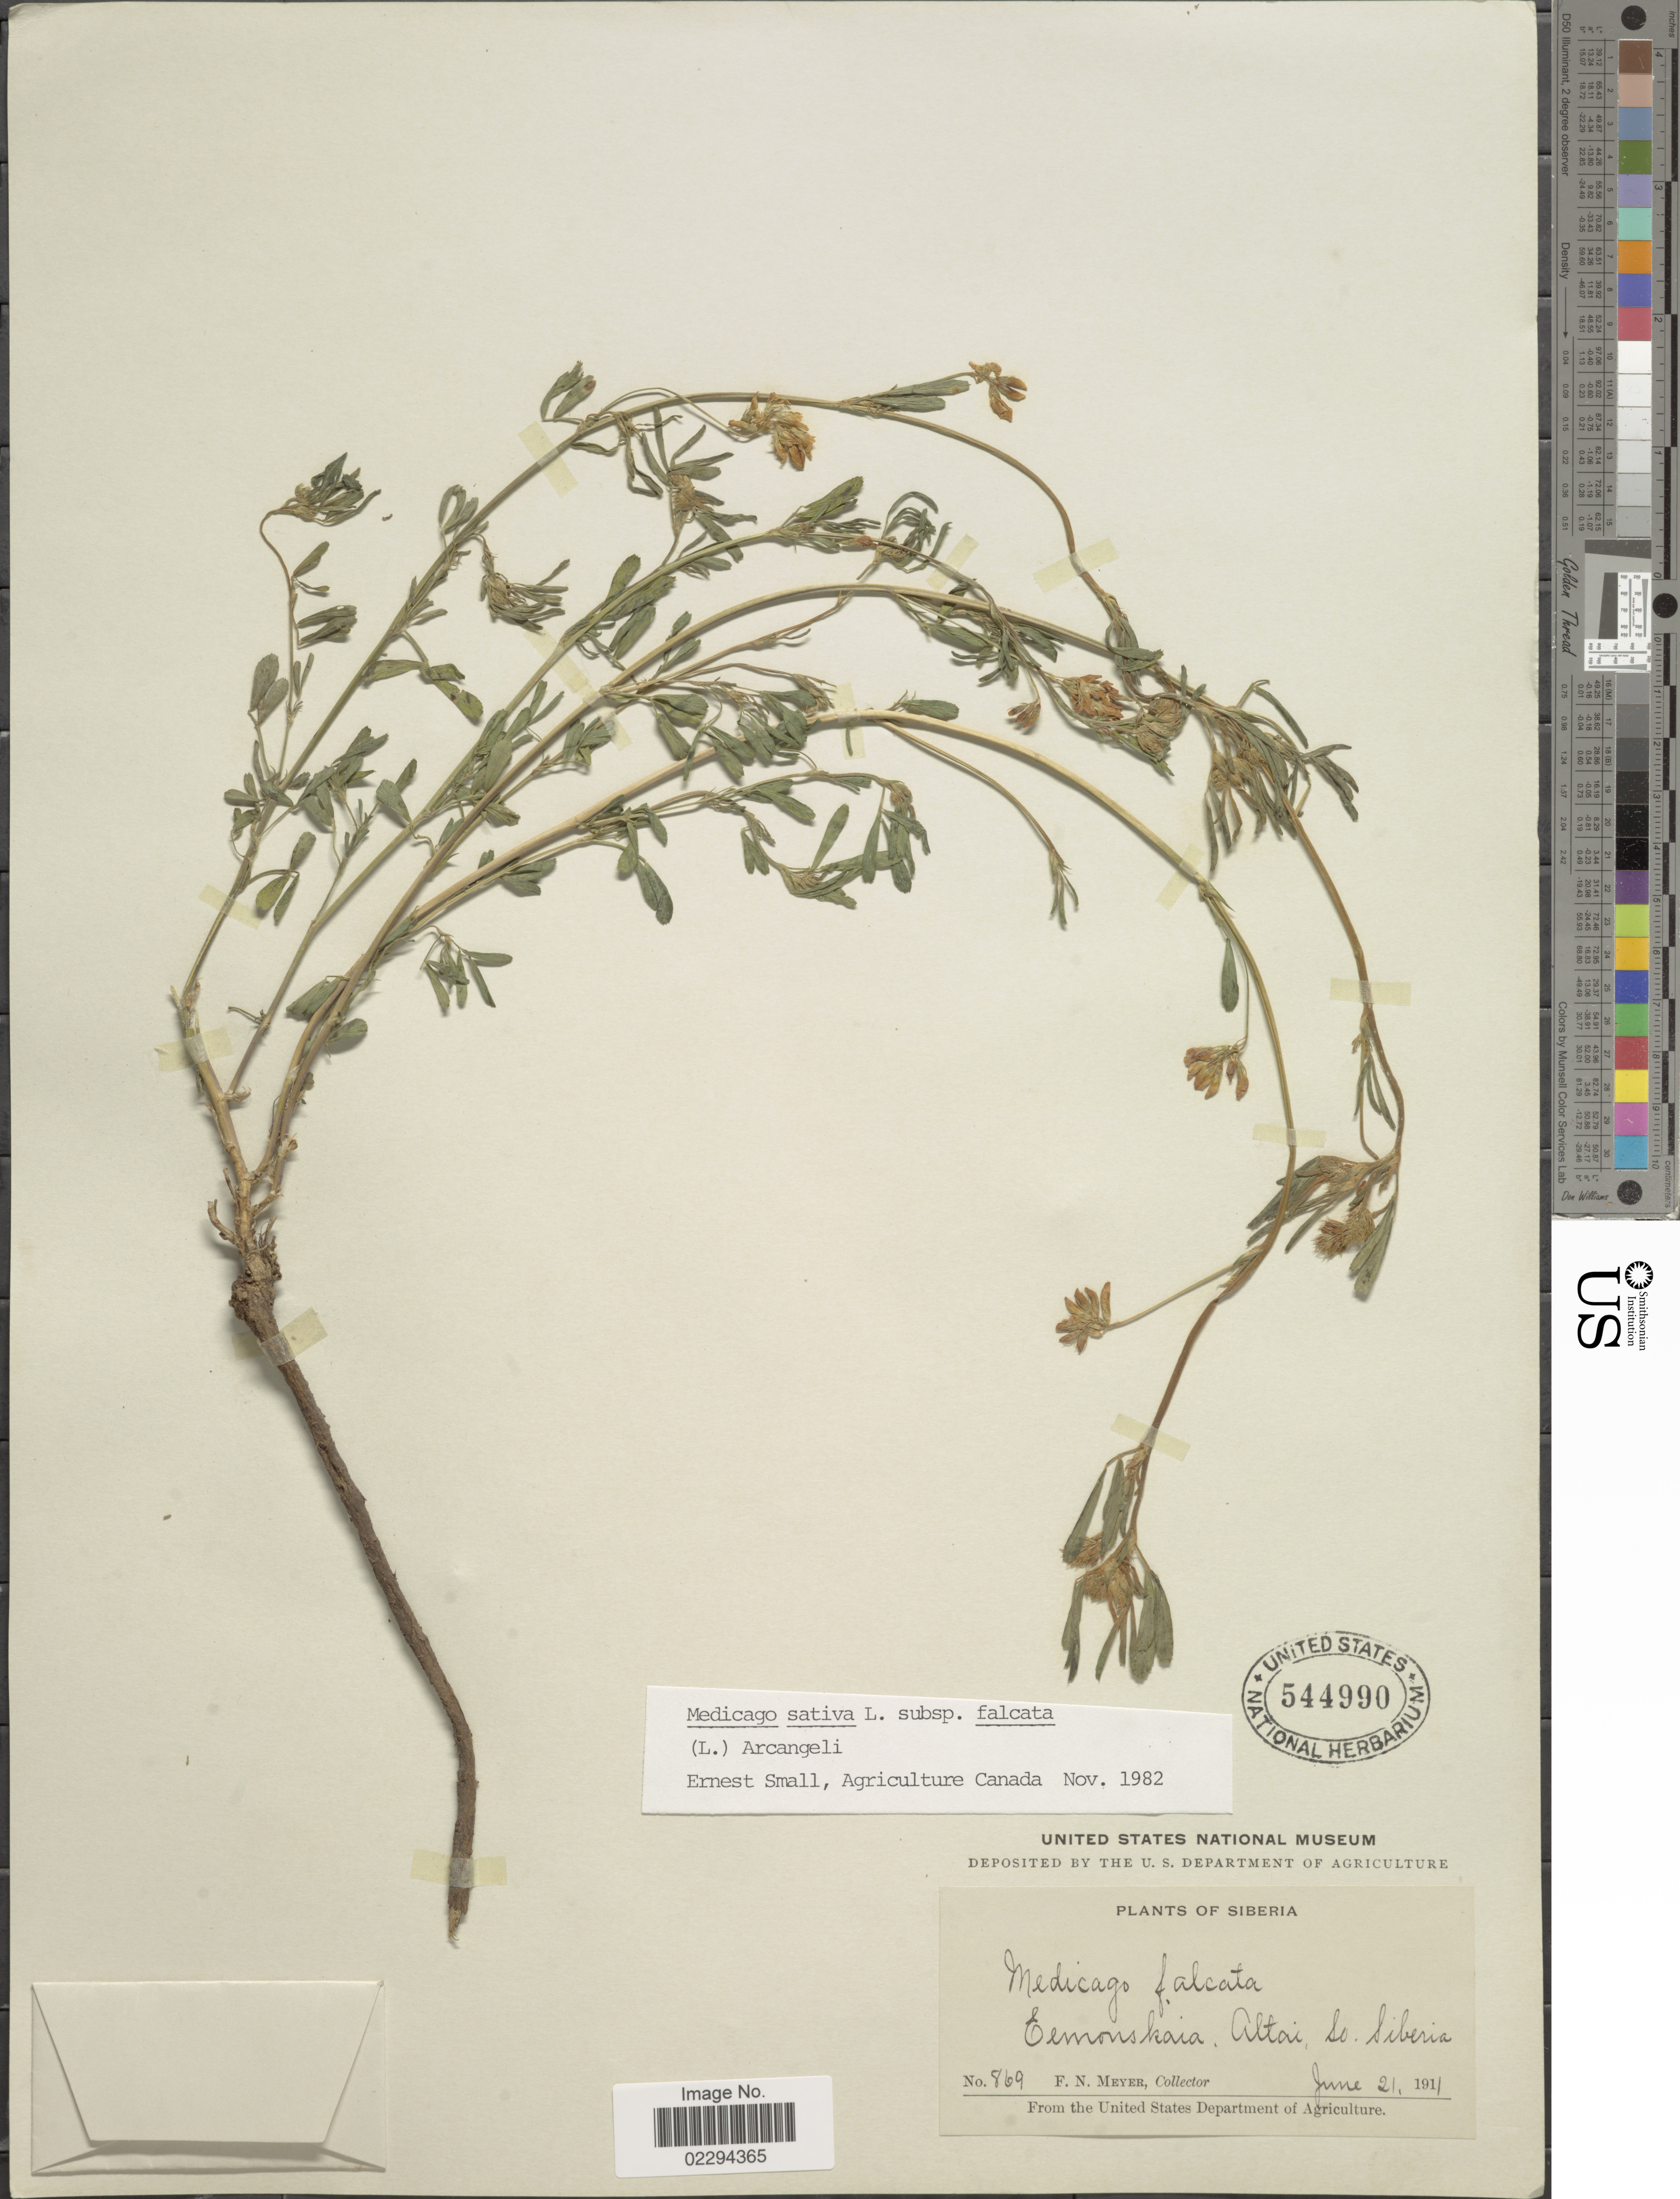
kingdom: Plantae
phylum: Tracheophyta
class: Magnoliopsida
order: Fabales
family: Fabaceae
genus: Medicago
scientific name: Medicago sativa subsp. falcata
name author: (L.) Arcang.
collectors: F. N. Meyer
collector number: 869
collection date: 1911-06-21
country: Russian Federation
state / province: Altai Republic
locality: So. Siberia, Eemonskaia, Altai.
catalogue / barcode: US 5544990